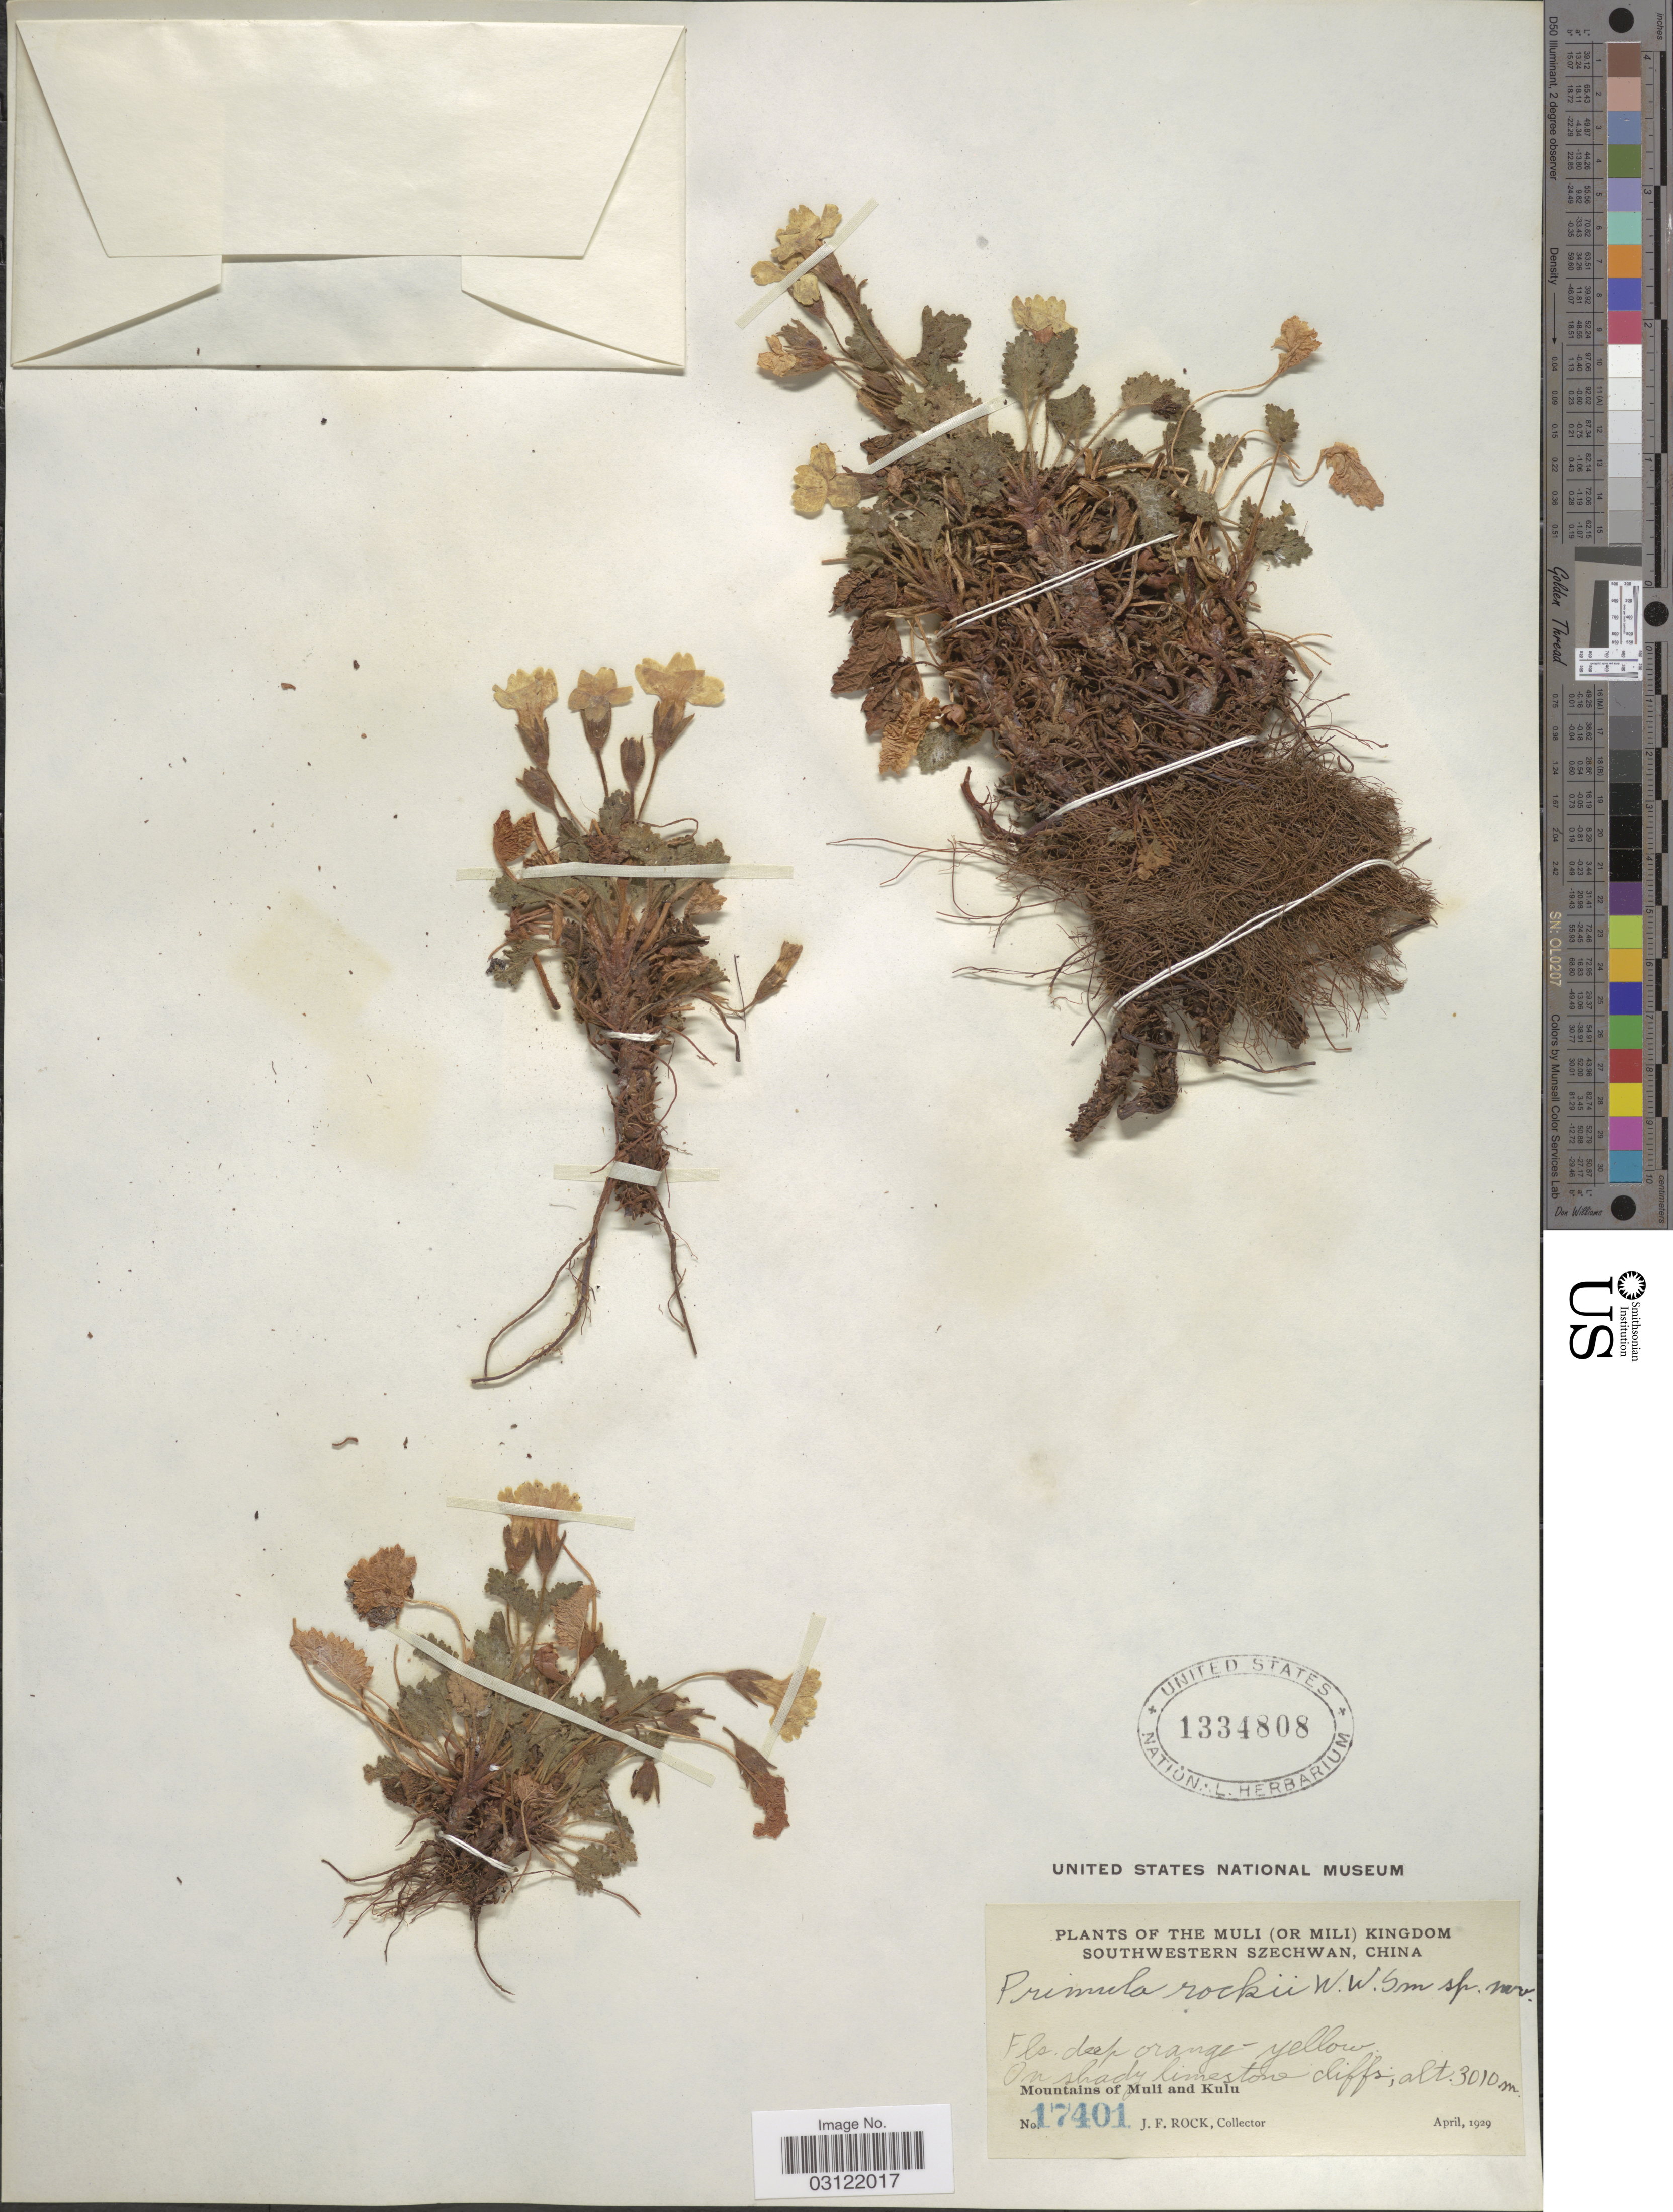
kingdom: Plantae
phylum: Tracheophyta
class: Magnoliopsida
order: Ericales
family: Primulaceae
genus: Primula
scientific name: Primula rockii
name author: W.W. Sm.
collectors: J. Rock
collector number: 17401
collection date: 1929-04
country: China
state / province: Sichuan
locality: The Muli (or Mili) Kingdom, Southwestern Szechwan, Mountains of Muli and Kulu.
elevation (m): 3010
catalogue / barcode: US 1334808